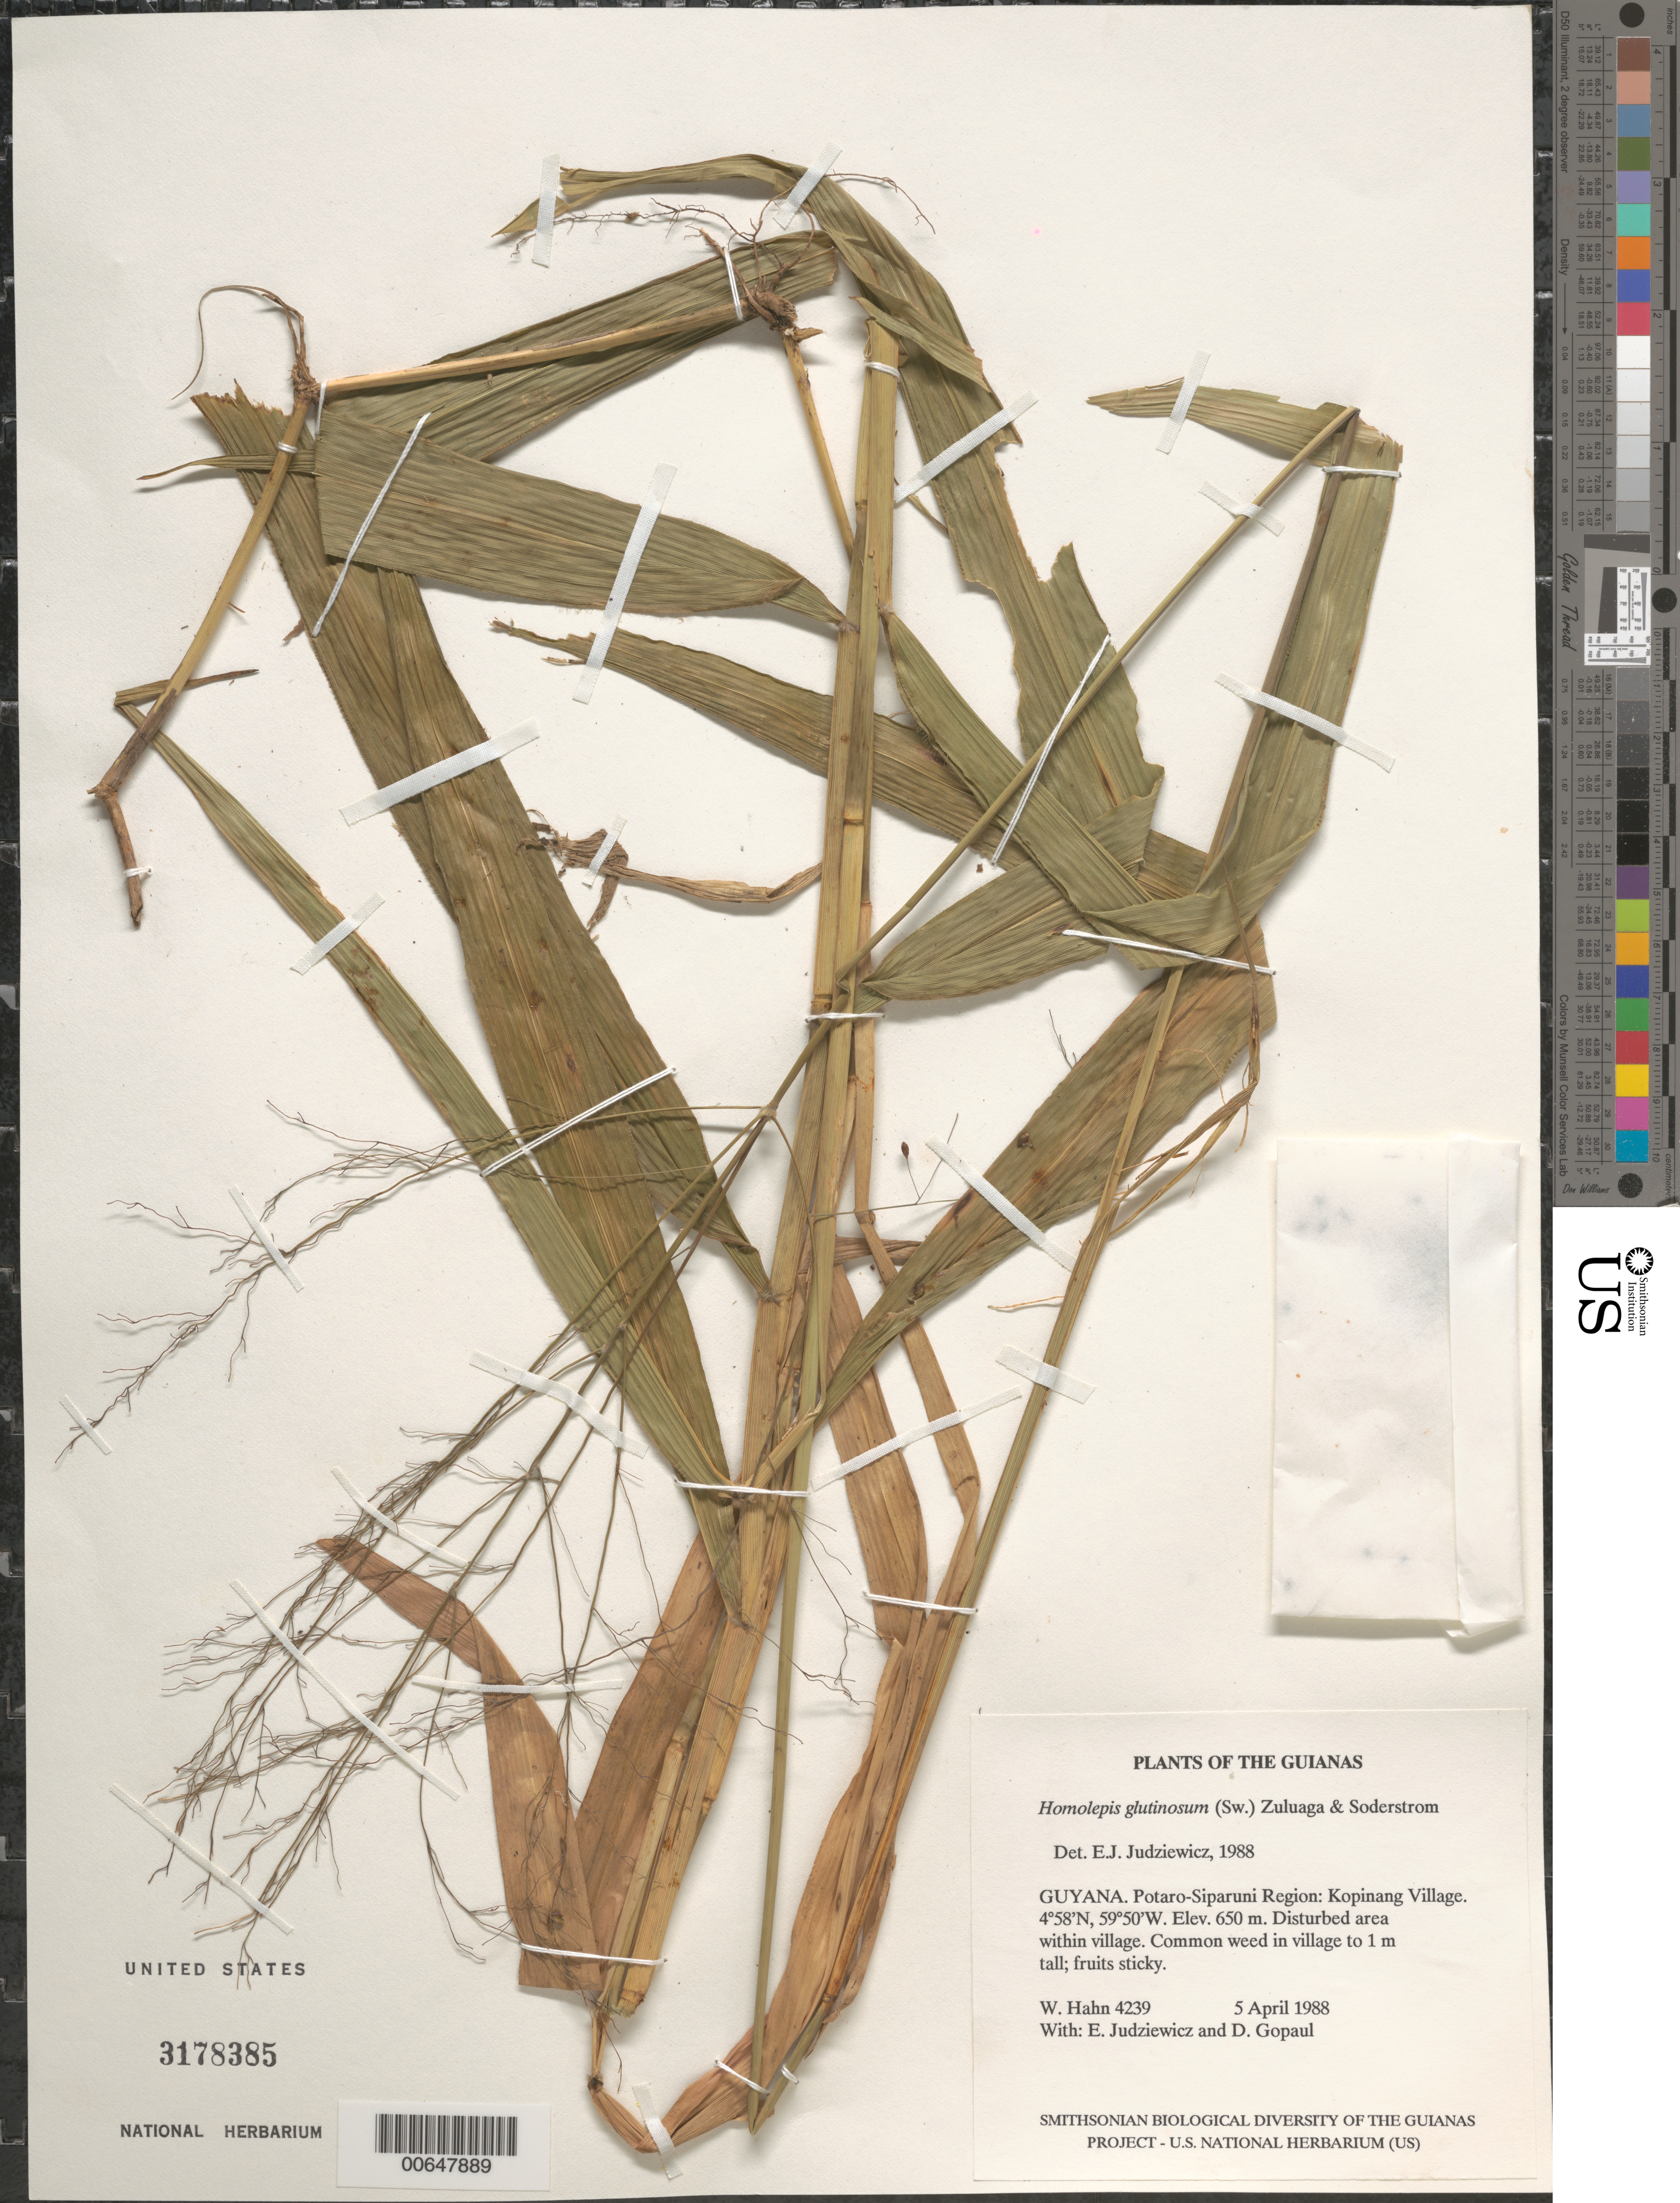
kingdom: Plantae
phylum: Tracheophyta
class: Liliopsida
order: Poales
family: Poaceae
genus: Homolepis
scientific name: Homolepis glutinosa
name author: (Sw.) Zuloaga & Soderstr.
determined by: Judziewicz, E. J.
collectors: W. Hahn, E. J. Judziewicz & D. Gopaul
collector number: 4239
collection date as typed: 5 April 1988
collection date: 1988-04-05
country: Guyana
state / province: Potaro-Siparuni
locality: Kopinang Village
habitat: Disturbed area within village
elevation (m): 650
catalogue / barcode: US 3178385